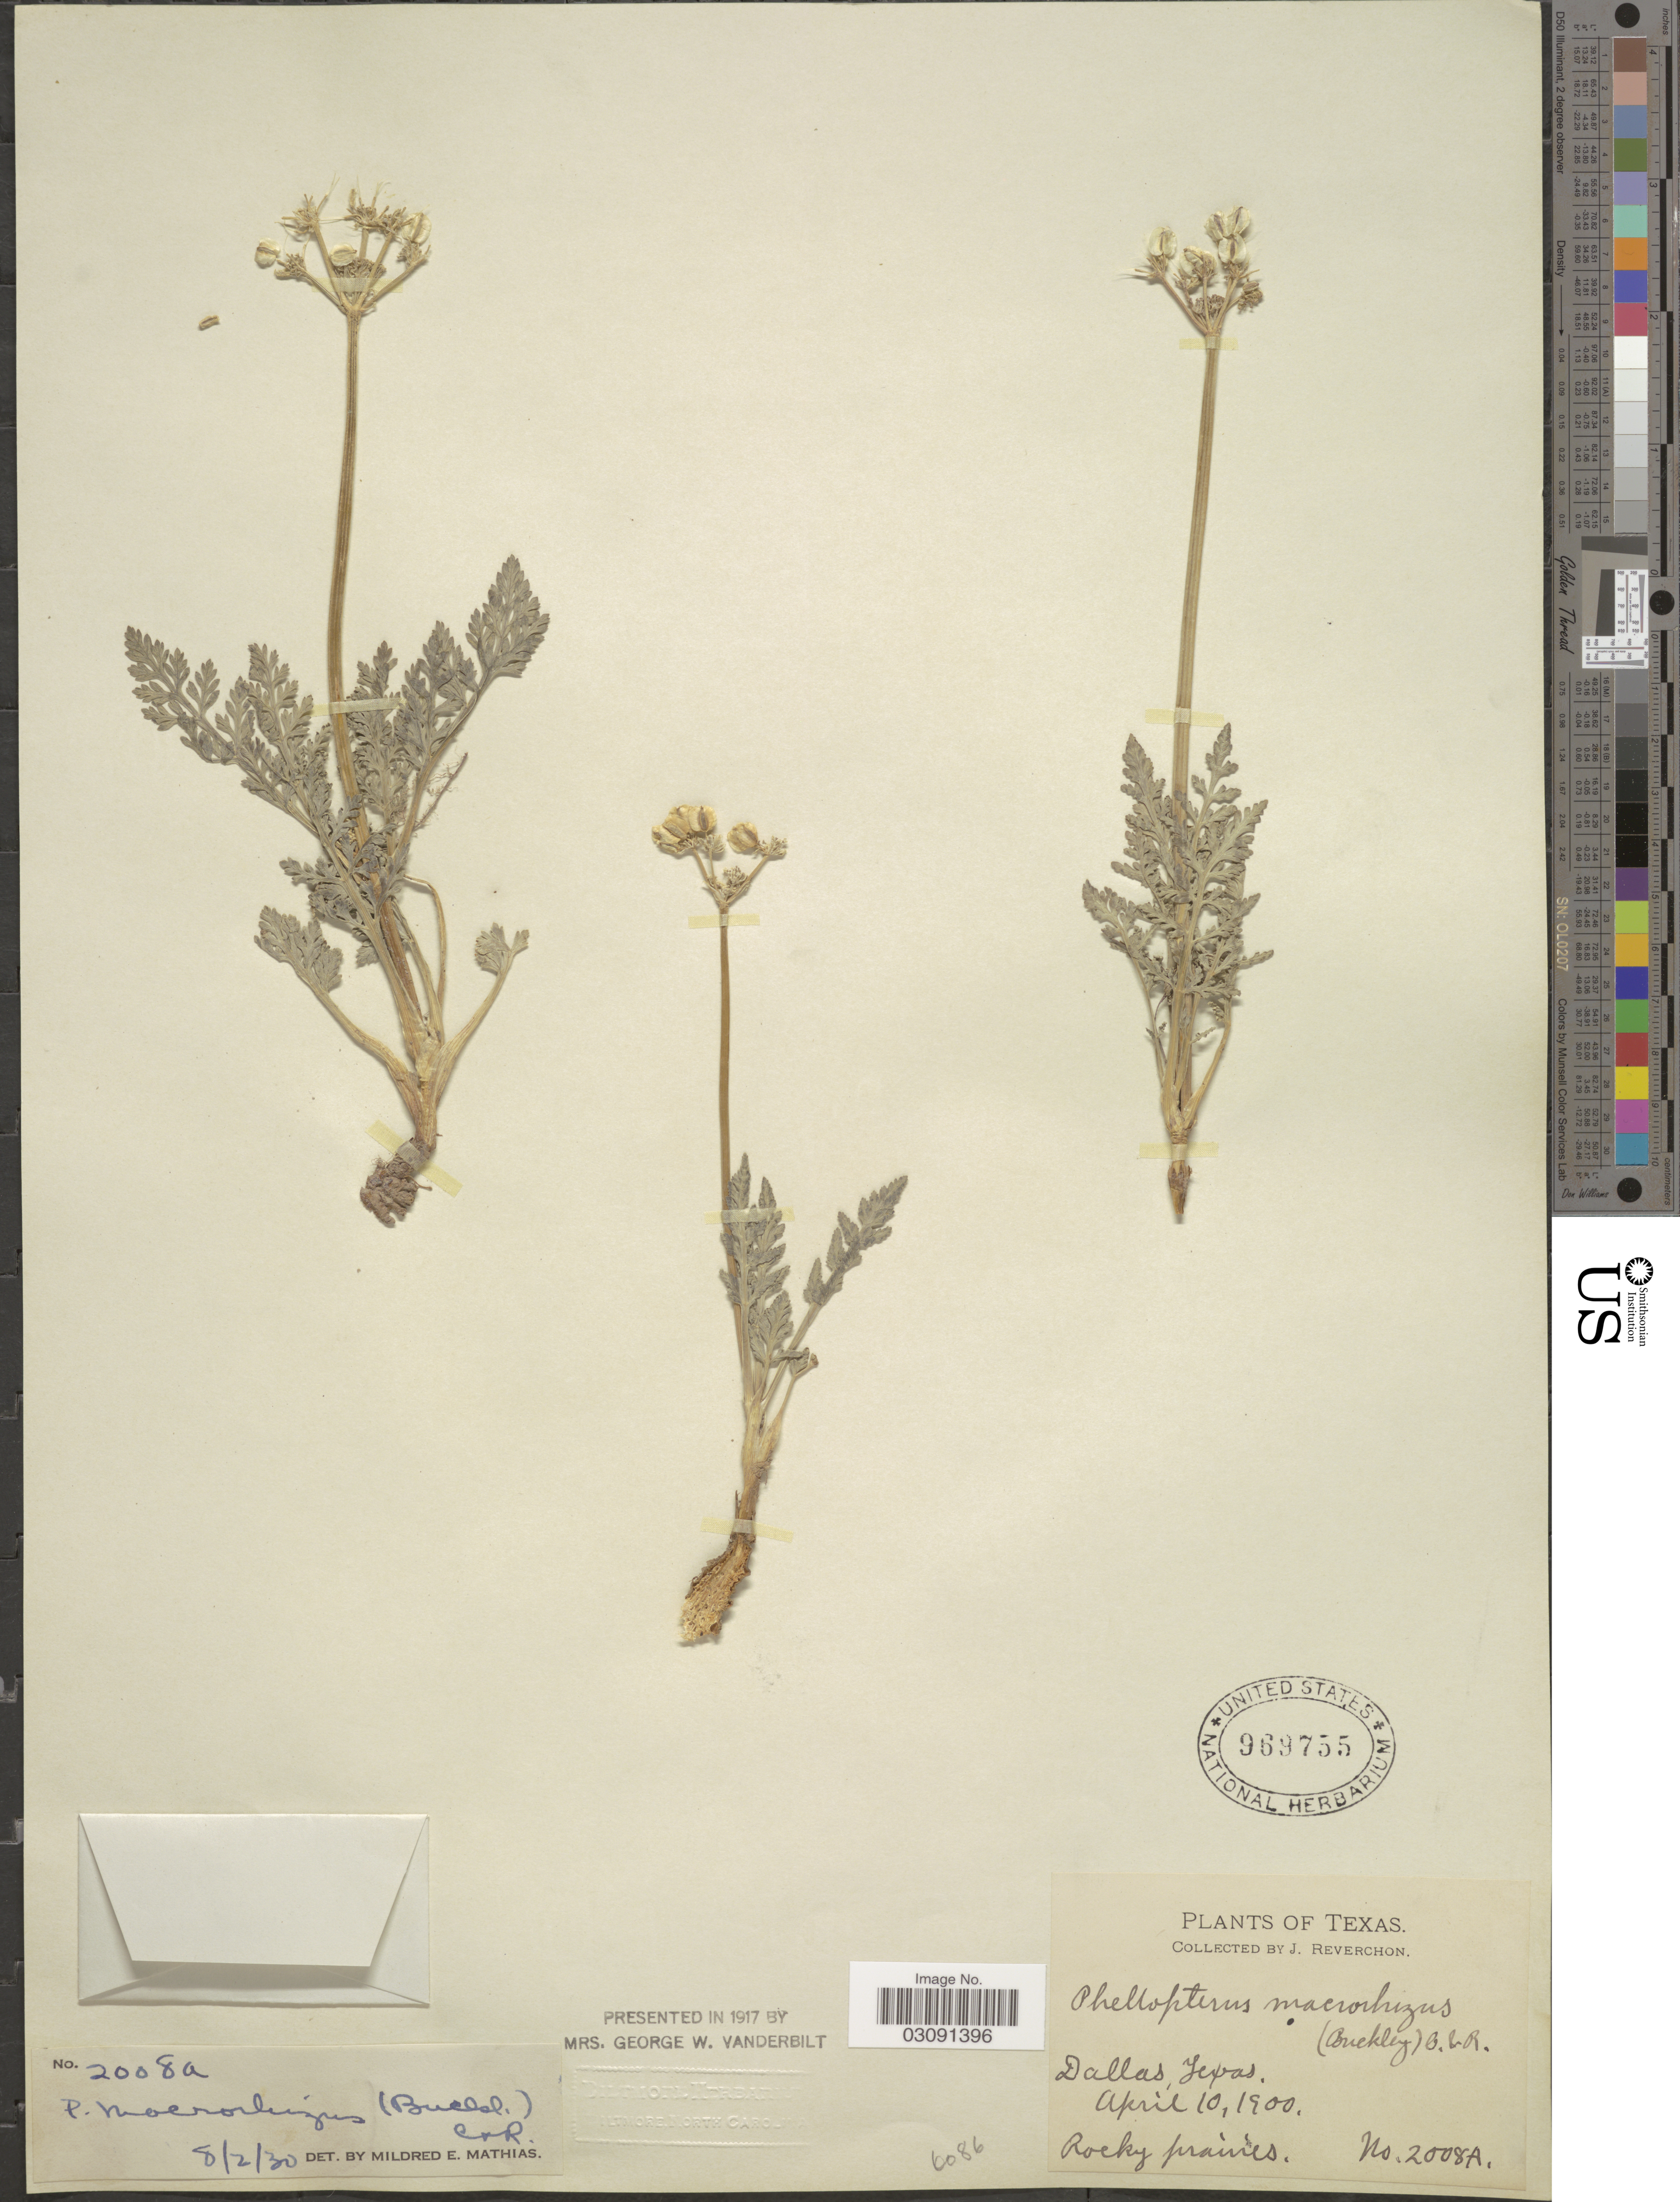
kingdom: Plantae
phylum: Tracheophyta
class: Magnoliopsida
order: Apiales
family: Apiaceae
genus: Cymopterus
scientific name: Cymopterus macrorhizus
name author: Buckley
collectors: J. Reverchon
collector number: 2008A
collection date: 1900-04-10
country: United States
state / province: Texas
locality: Dallas.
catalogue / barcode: US 969755